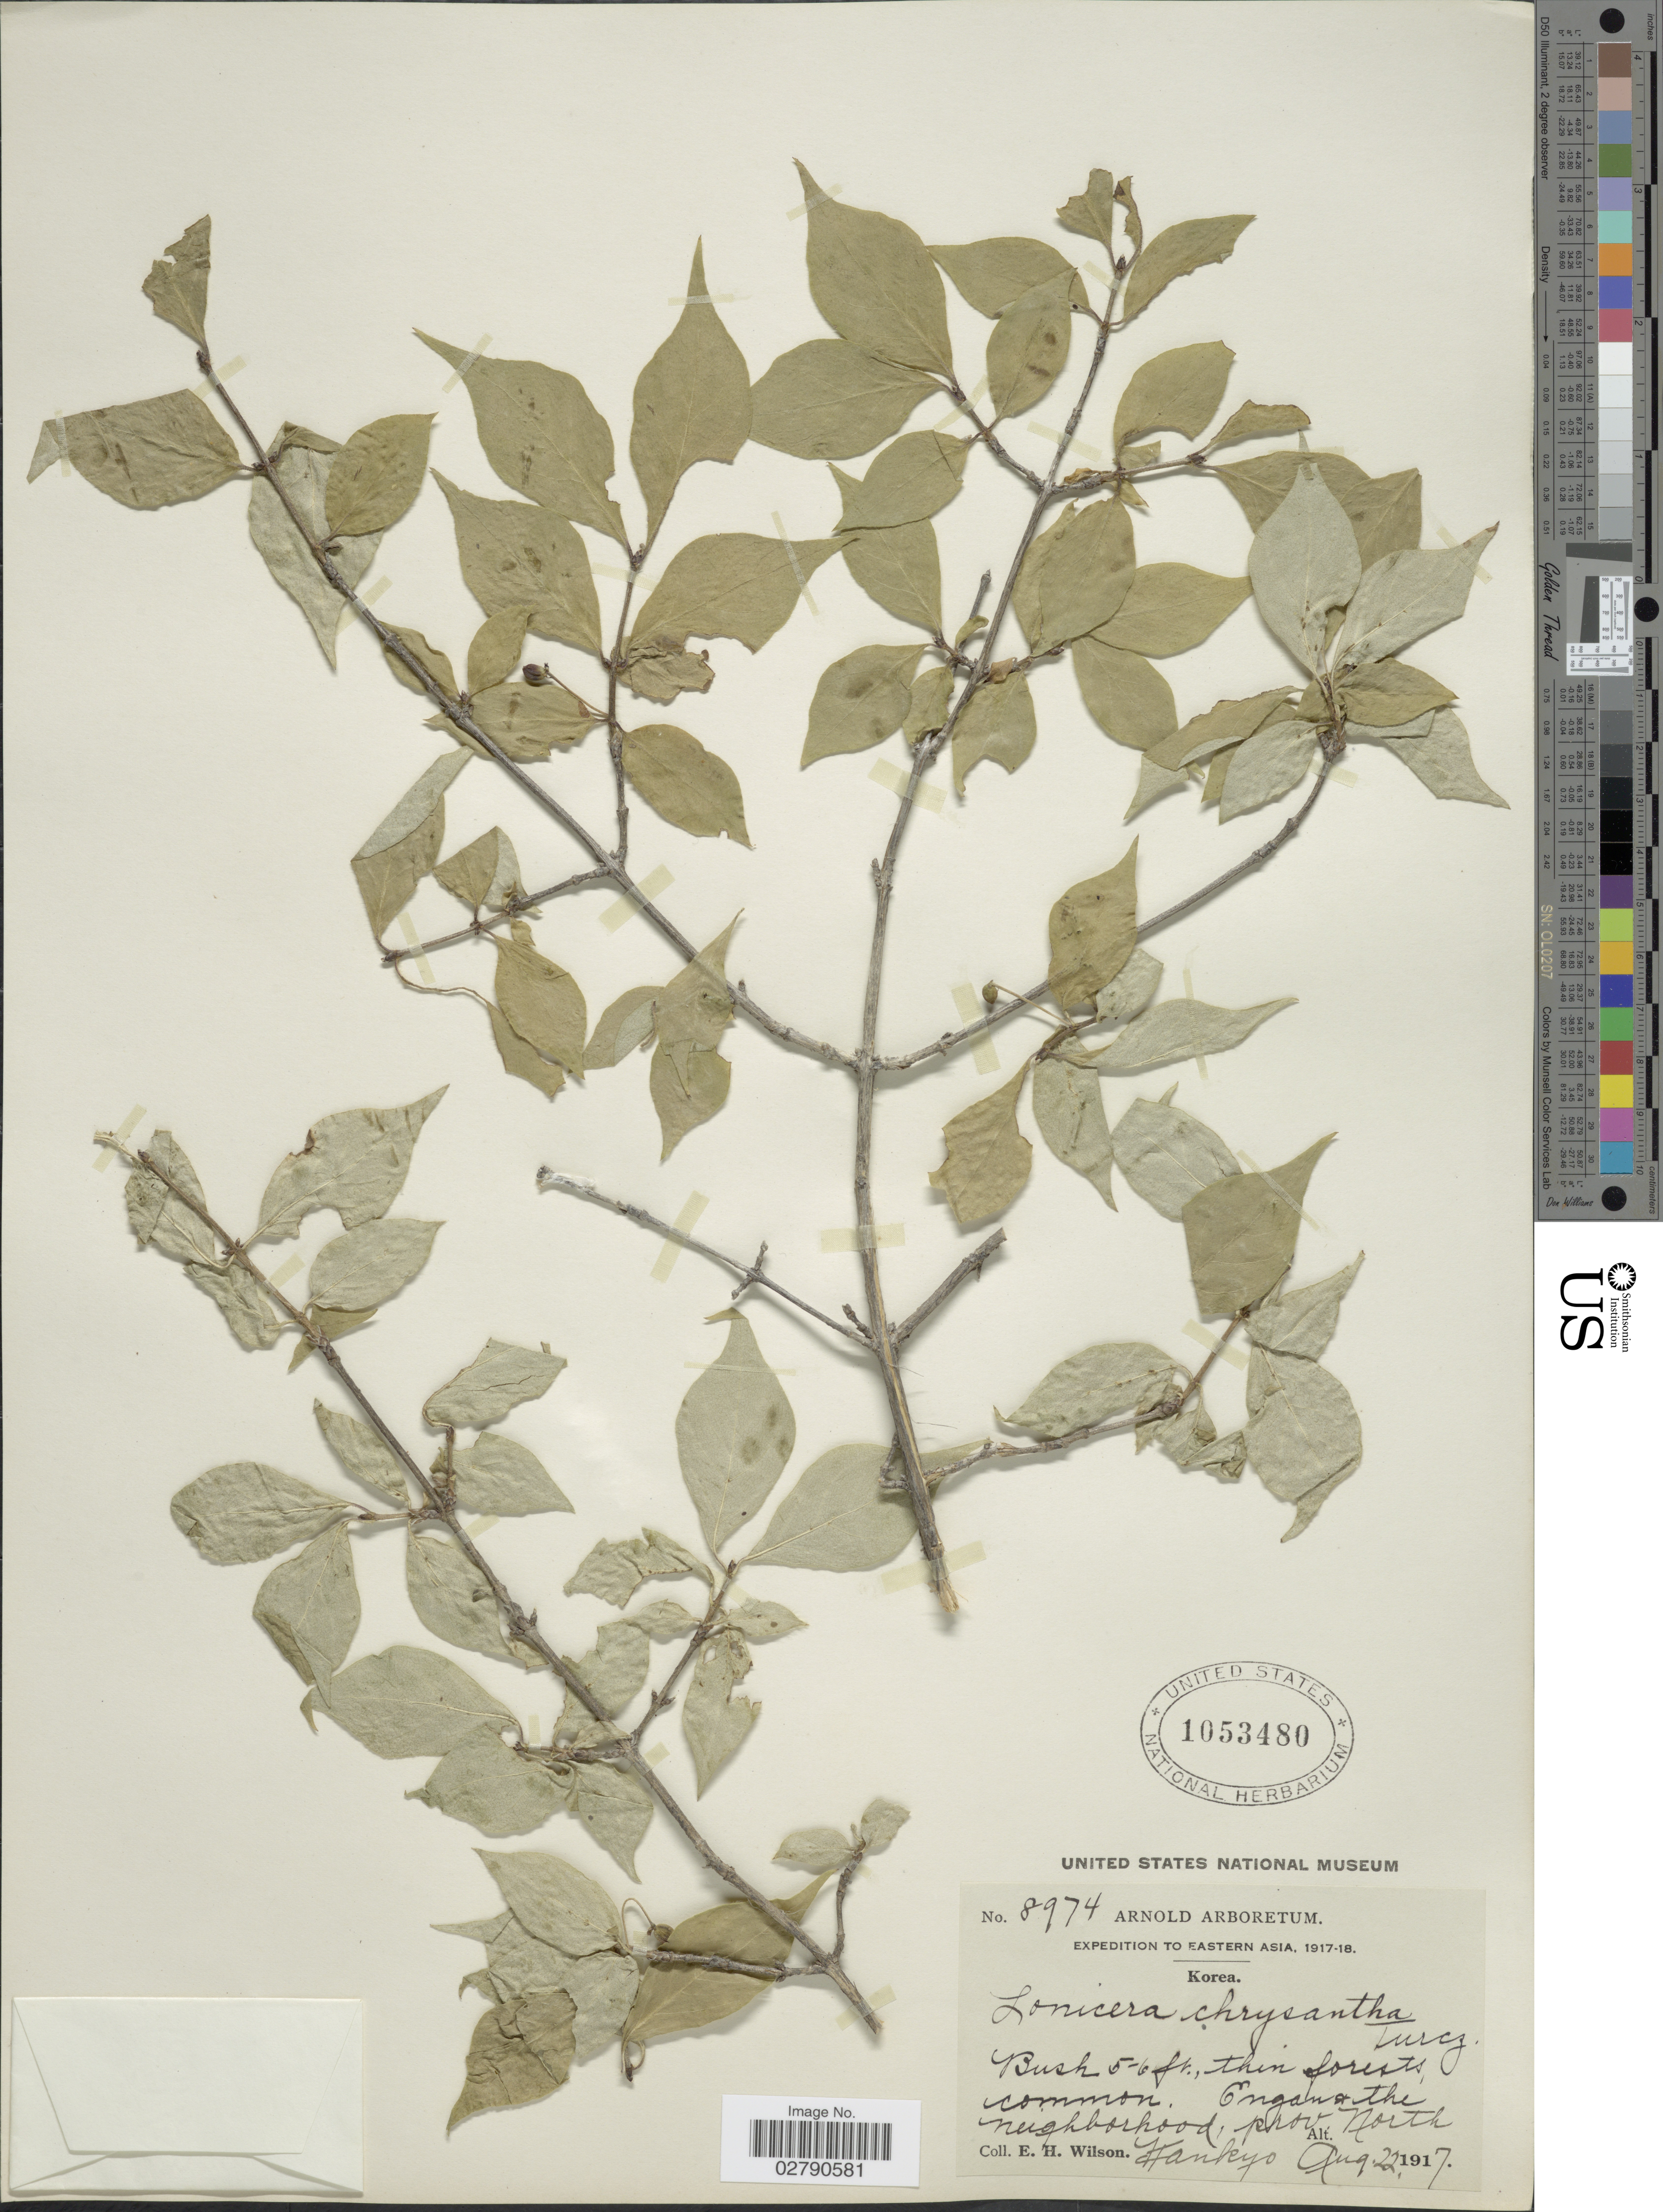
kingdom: Plantae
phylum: Tracheophyta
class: Magnoliopsida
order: Dipsacales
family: Caprifoliaceae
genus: Lonicera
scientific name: Lonicera chrysantha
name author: Turcz. ex Ledeb.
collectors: E. Wilson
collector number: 8974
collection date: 1917-08-22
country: North Korea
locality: Eastern Asia. Engan & the neighborhood. Prov. North Kankyo.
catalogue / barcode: US 1053480